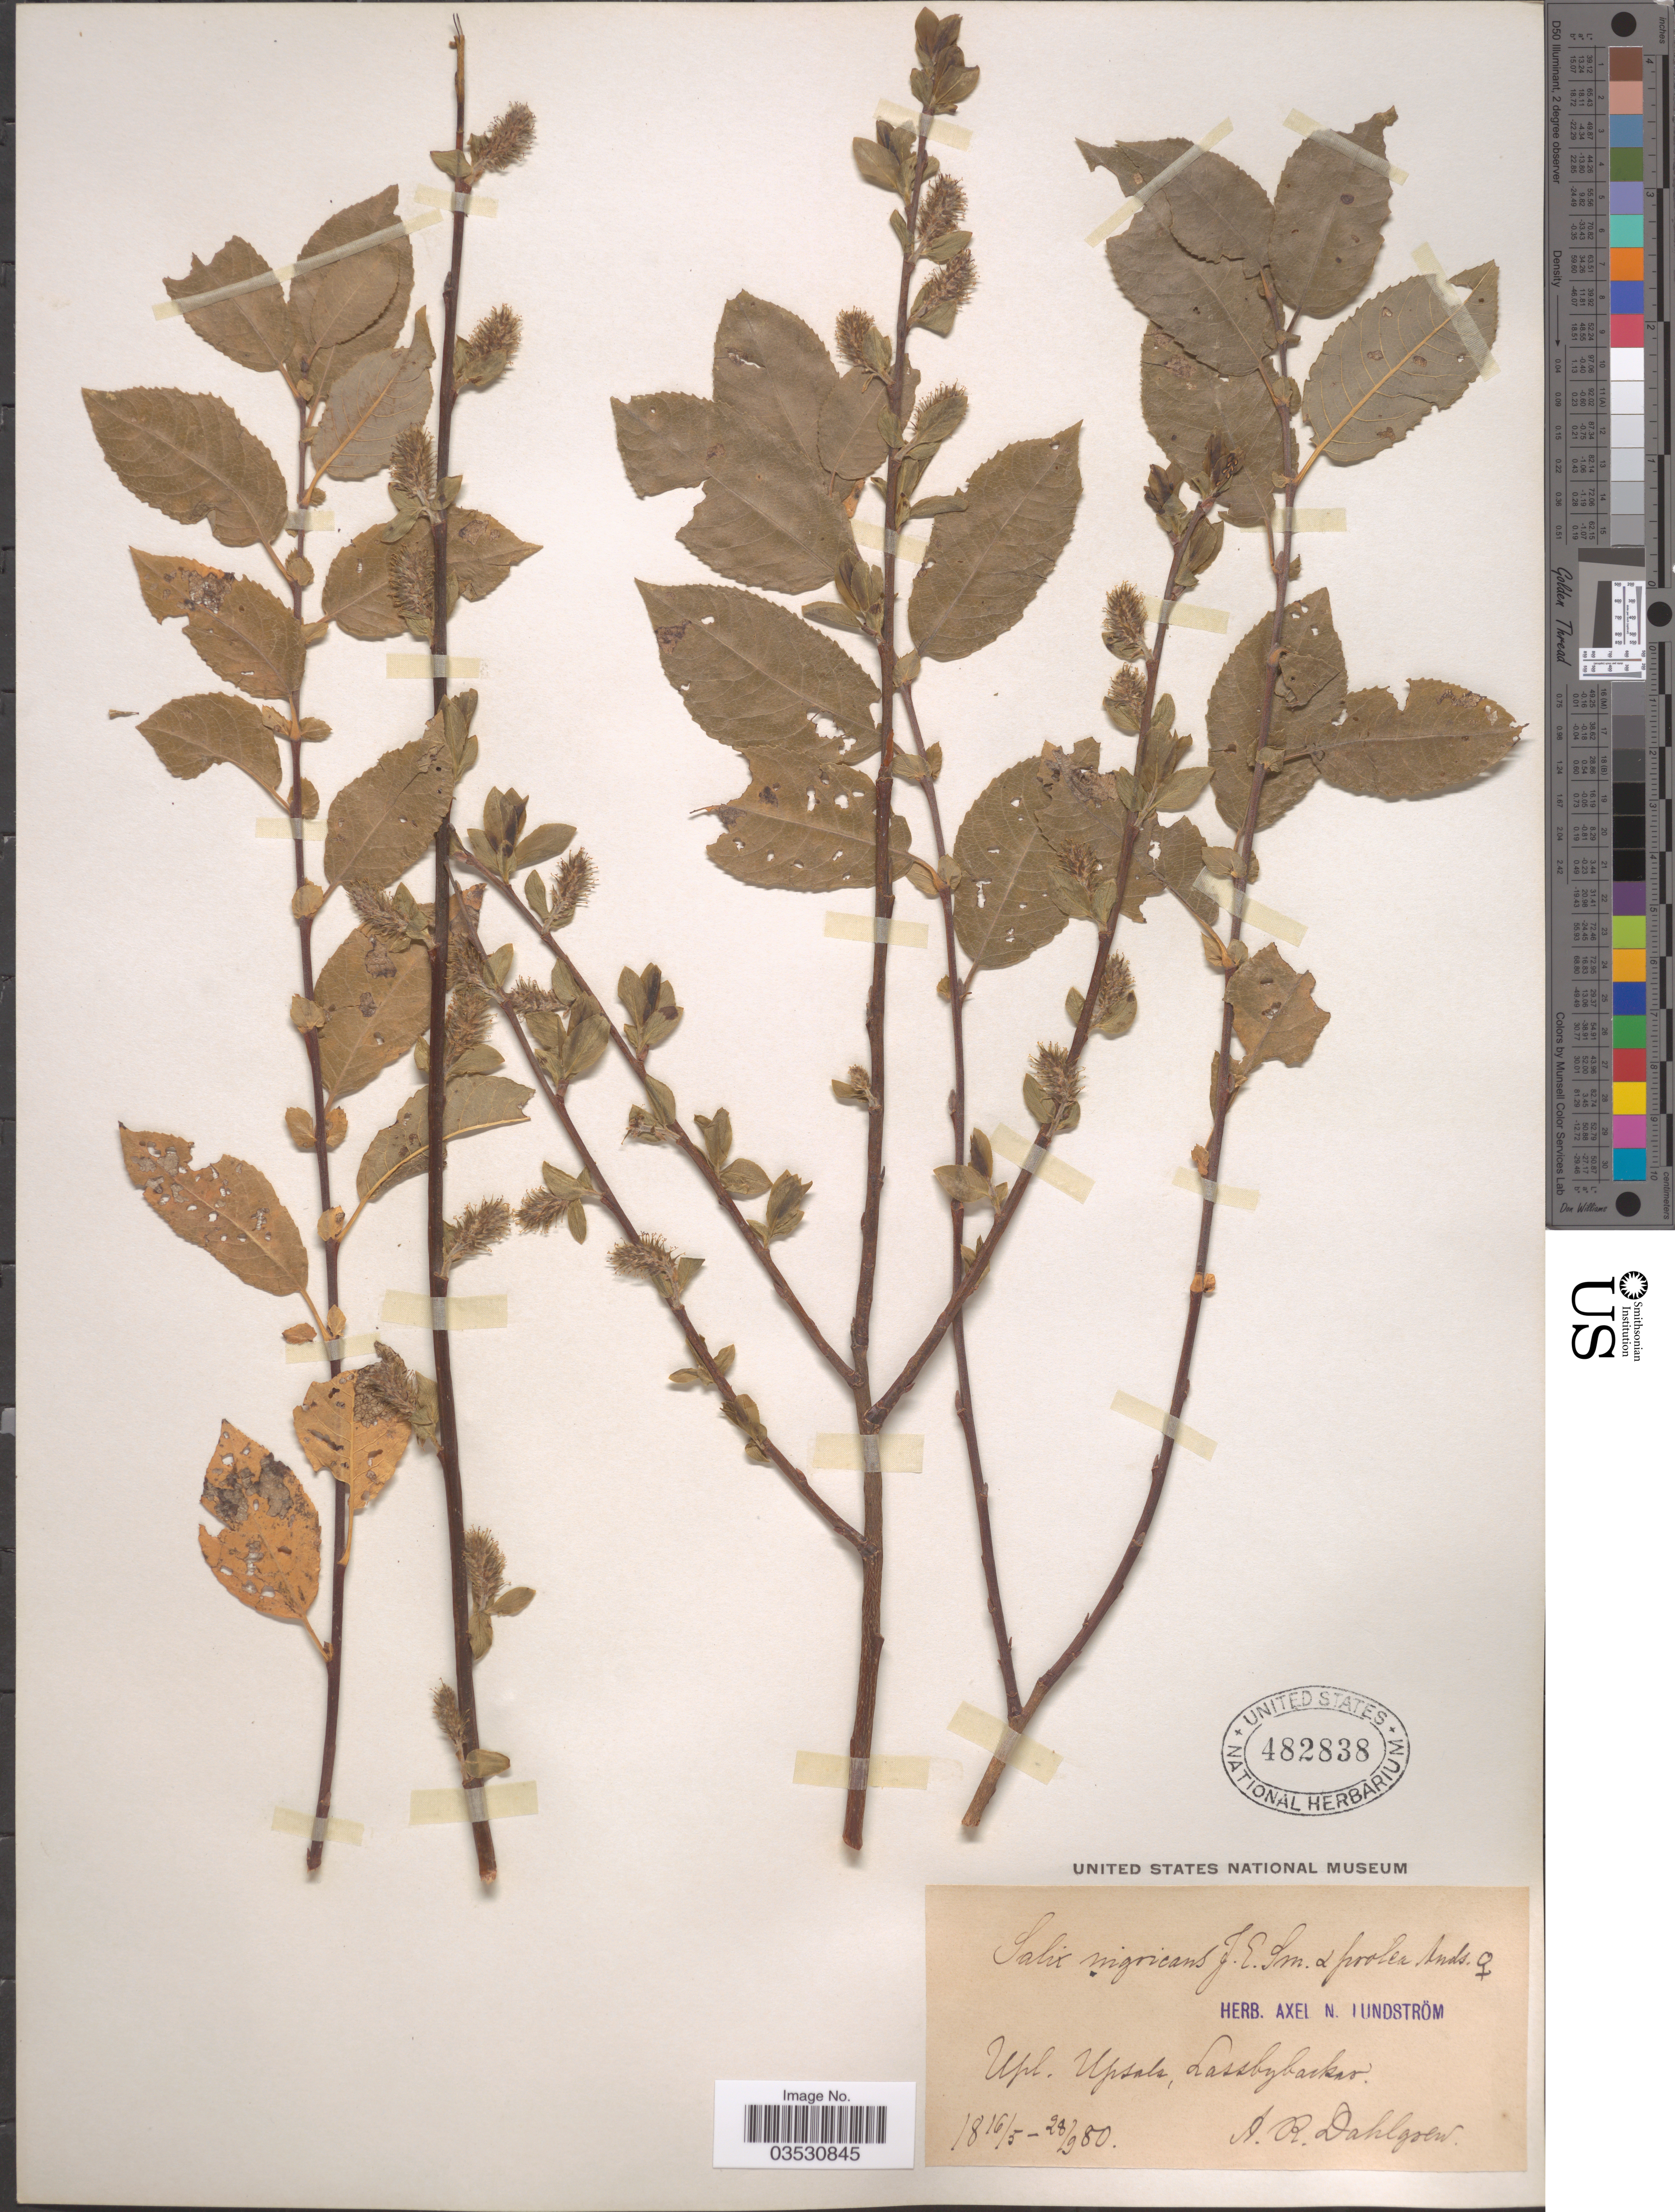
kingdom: Plantae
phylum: Tracheophyta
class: Magnoliopsida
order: Malpighiales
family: Salicaceae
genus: Salix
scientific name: Salix nigricans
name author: Sm.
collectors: A. Dahlgren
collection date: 1880-05-16/1880-09-28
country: Sweden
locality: Upl. Upsala, Lassby backen.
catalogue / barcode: US 482838